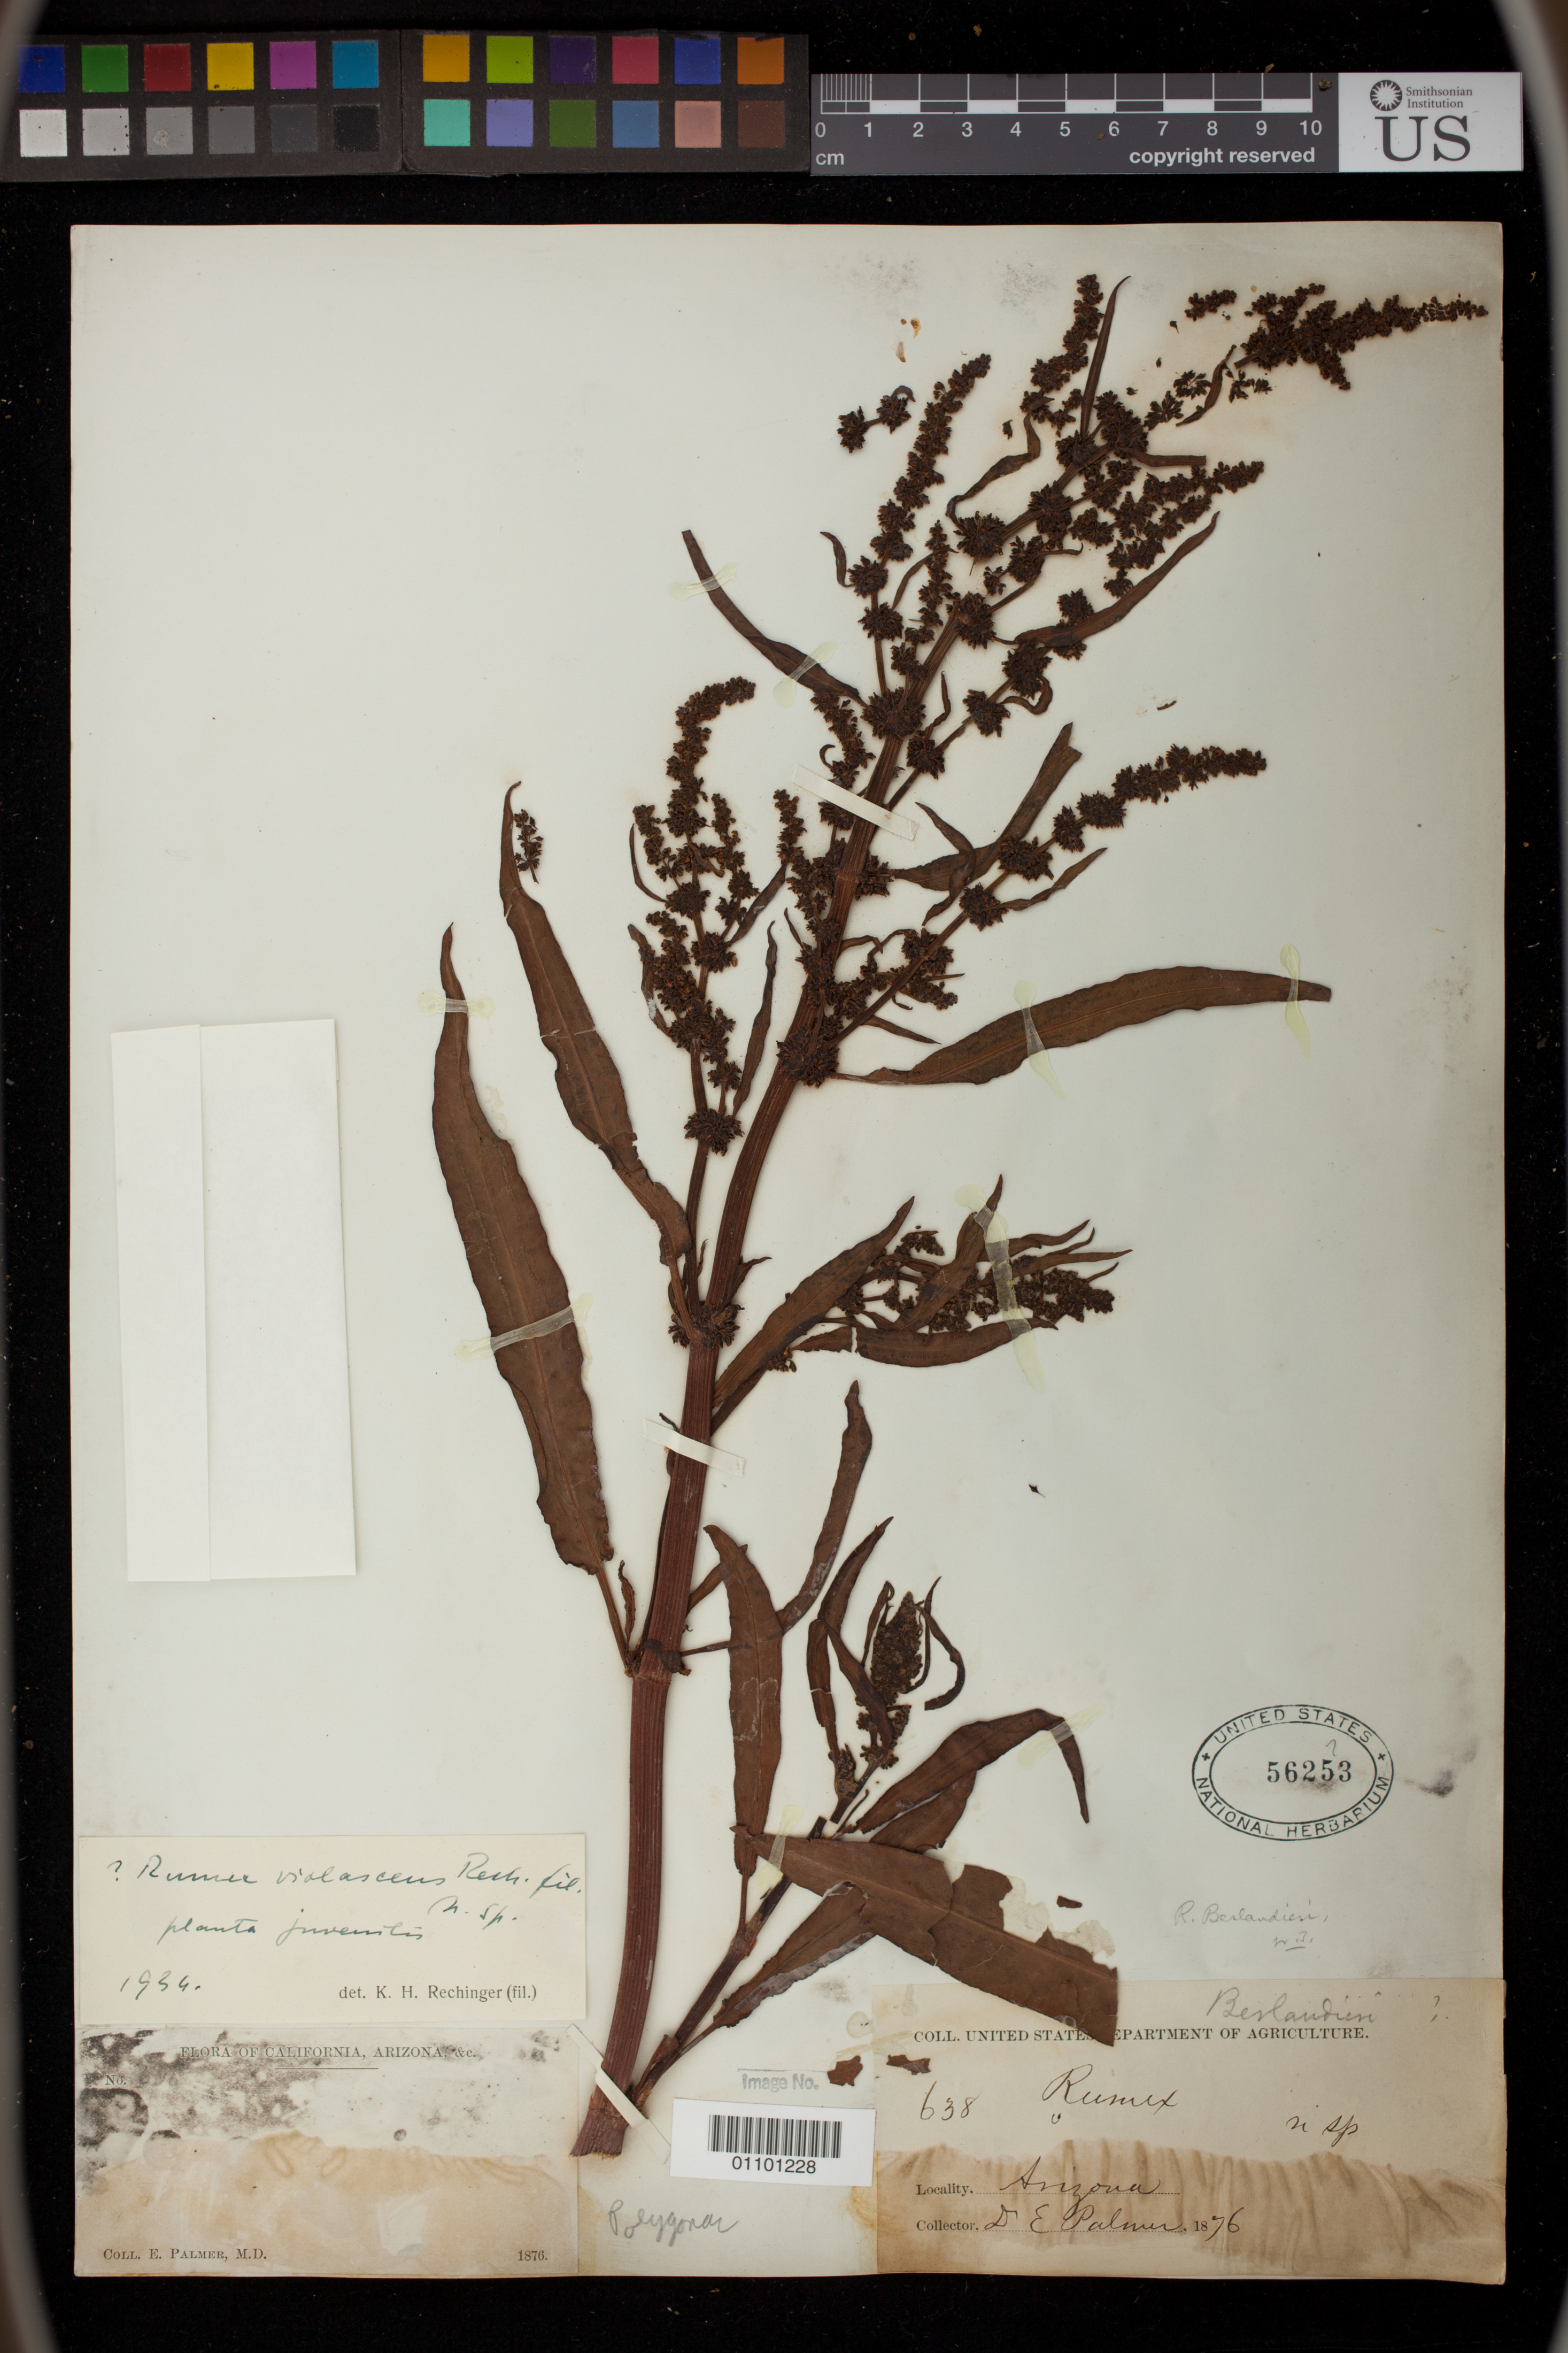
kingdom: Plantae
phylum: Tracheophyta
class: Magnoliopsida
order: Caryophyllales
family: Polygonaceae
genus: Rumex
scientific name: Rumex violascens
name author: Rech. f.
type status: Syntype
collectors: E. Palmer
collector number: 638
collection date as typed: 1876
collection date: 1876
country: United States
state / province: Arizona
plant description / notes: Collection numbered 638, possibly corresponding to "635?" cited in protologue.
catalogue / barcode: US 56253